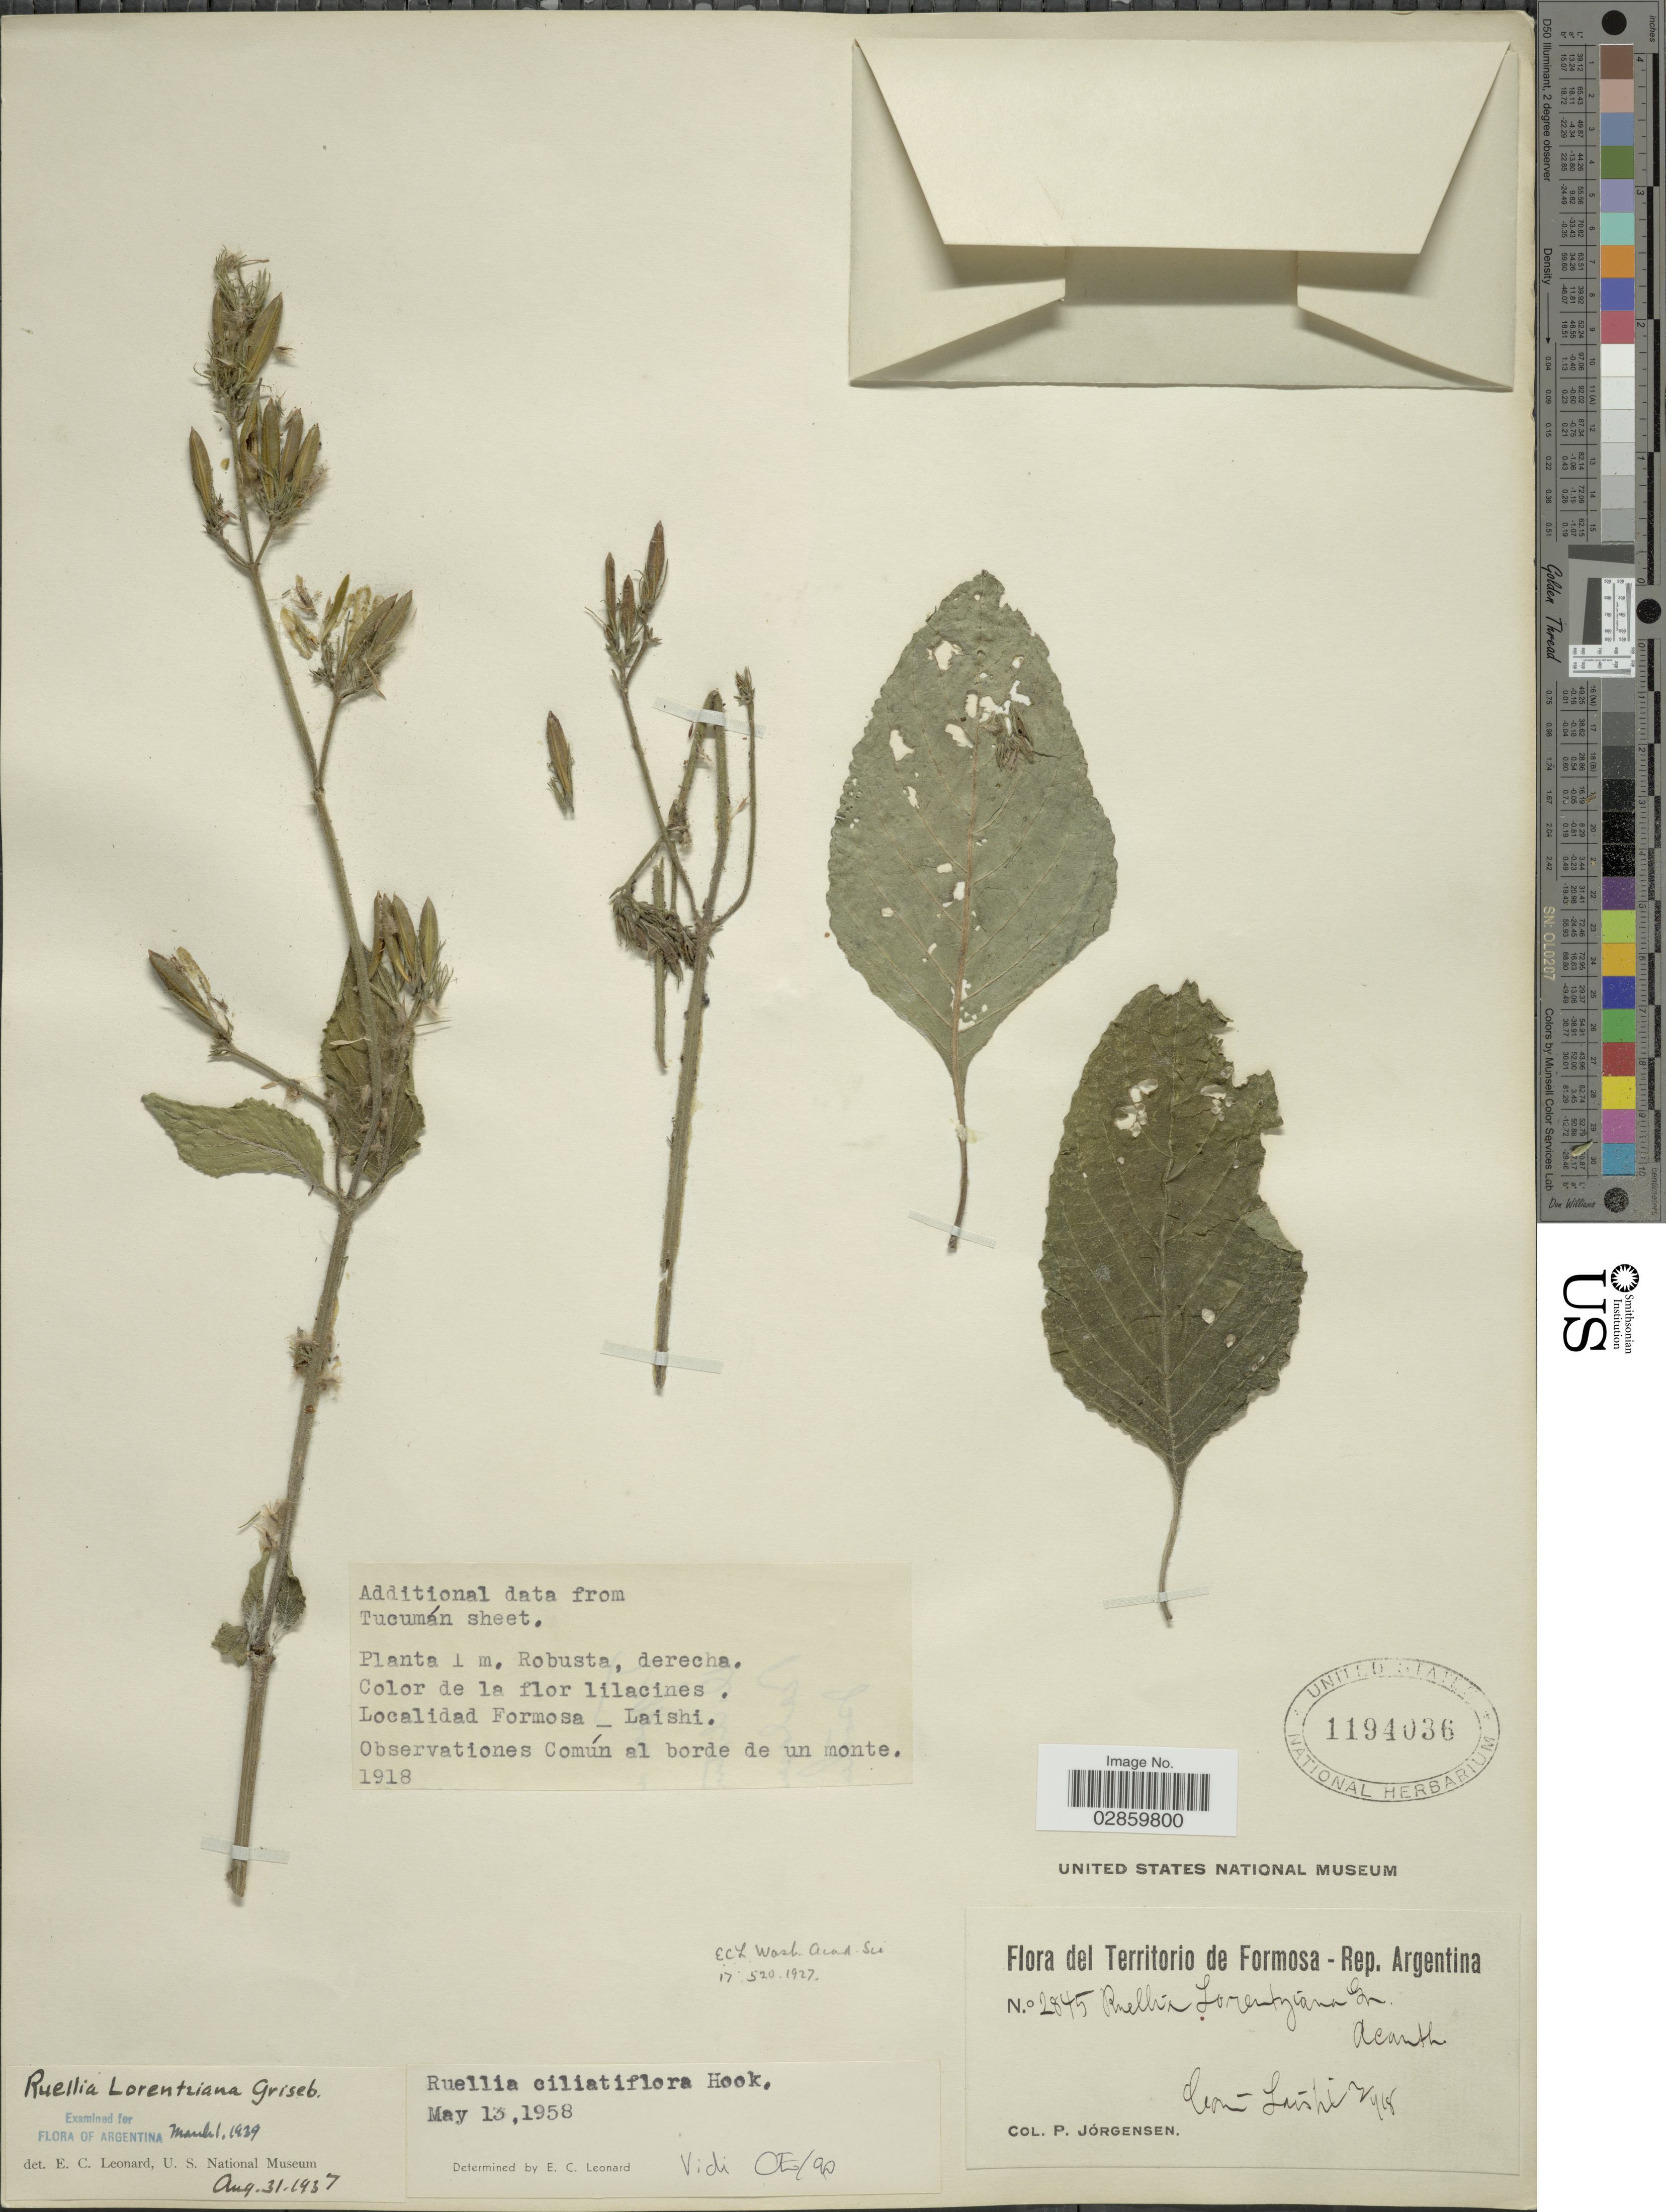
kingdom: Plantae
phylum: Tracheophyta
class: Magnoliopsida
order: Lamiales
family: Acanthaceae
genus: Ruellia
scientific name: Ruellia ciliatiflora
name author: Hook.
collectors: P. Jörgensen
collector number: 2845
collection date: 1918-03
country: Argentina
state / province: Formosa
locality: Territorio de Formosa. Comun Laishi.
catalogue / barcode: US 1194036